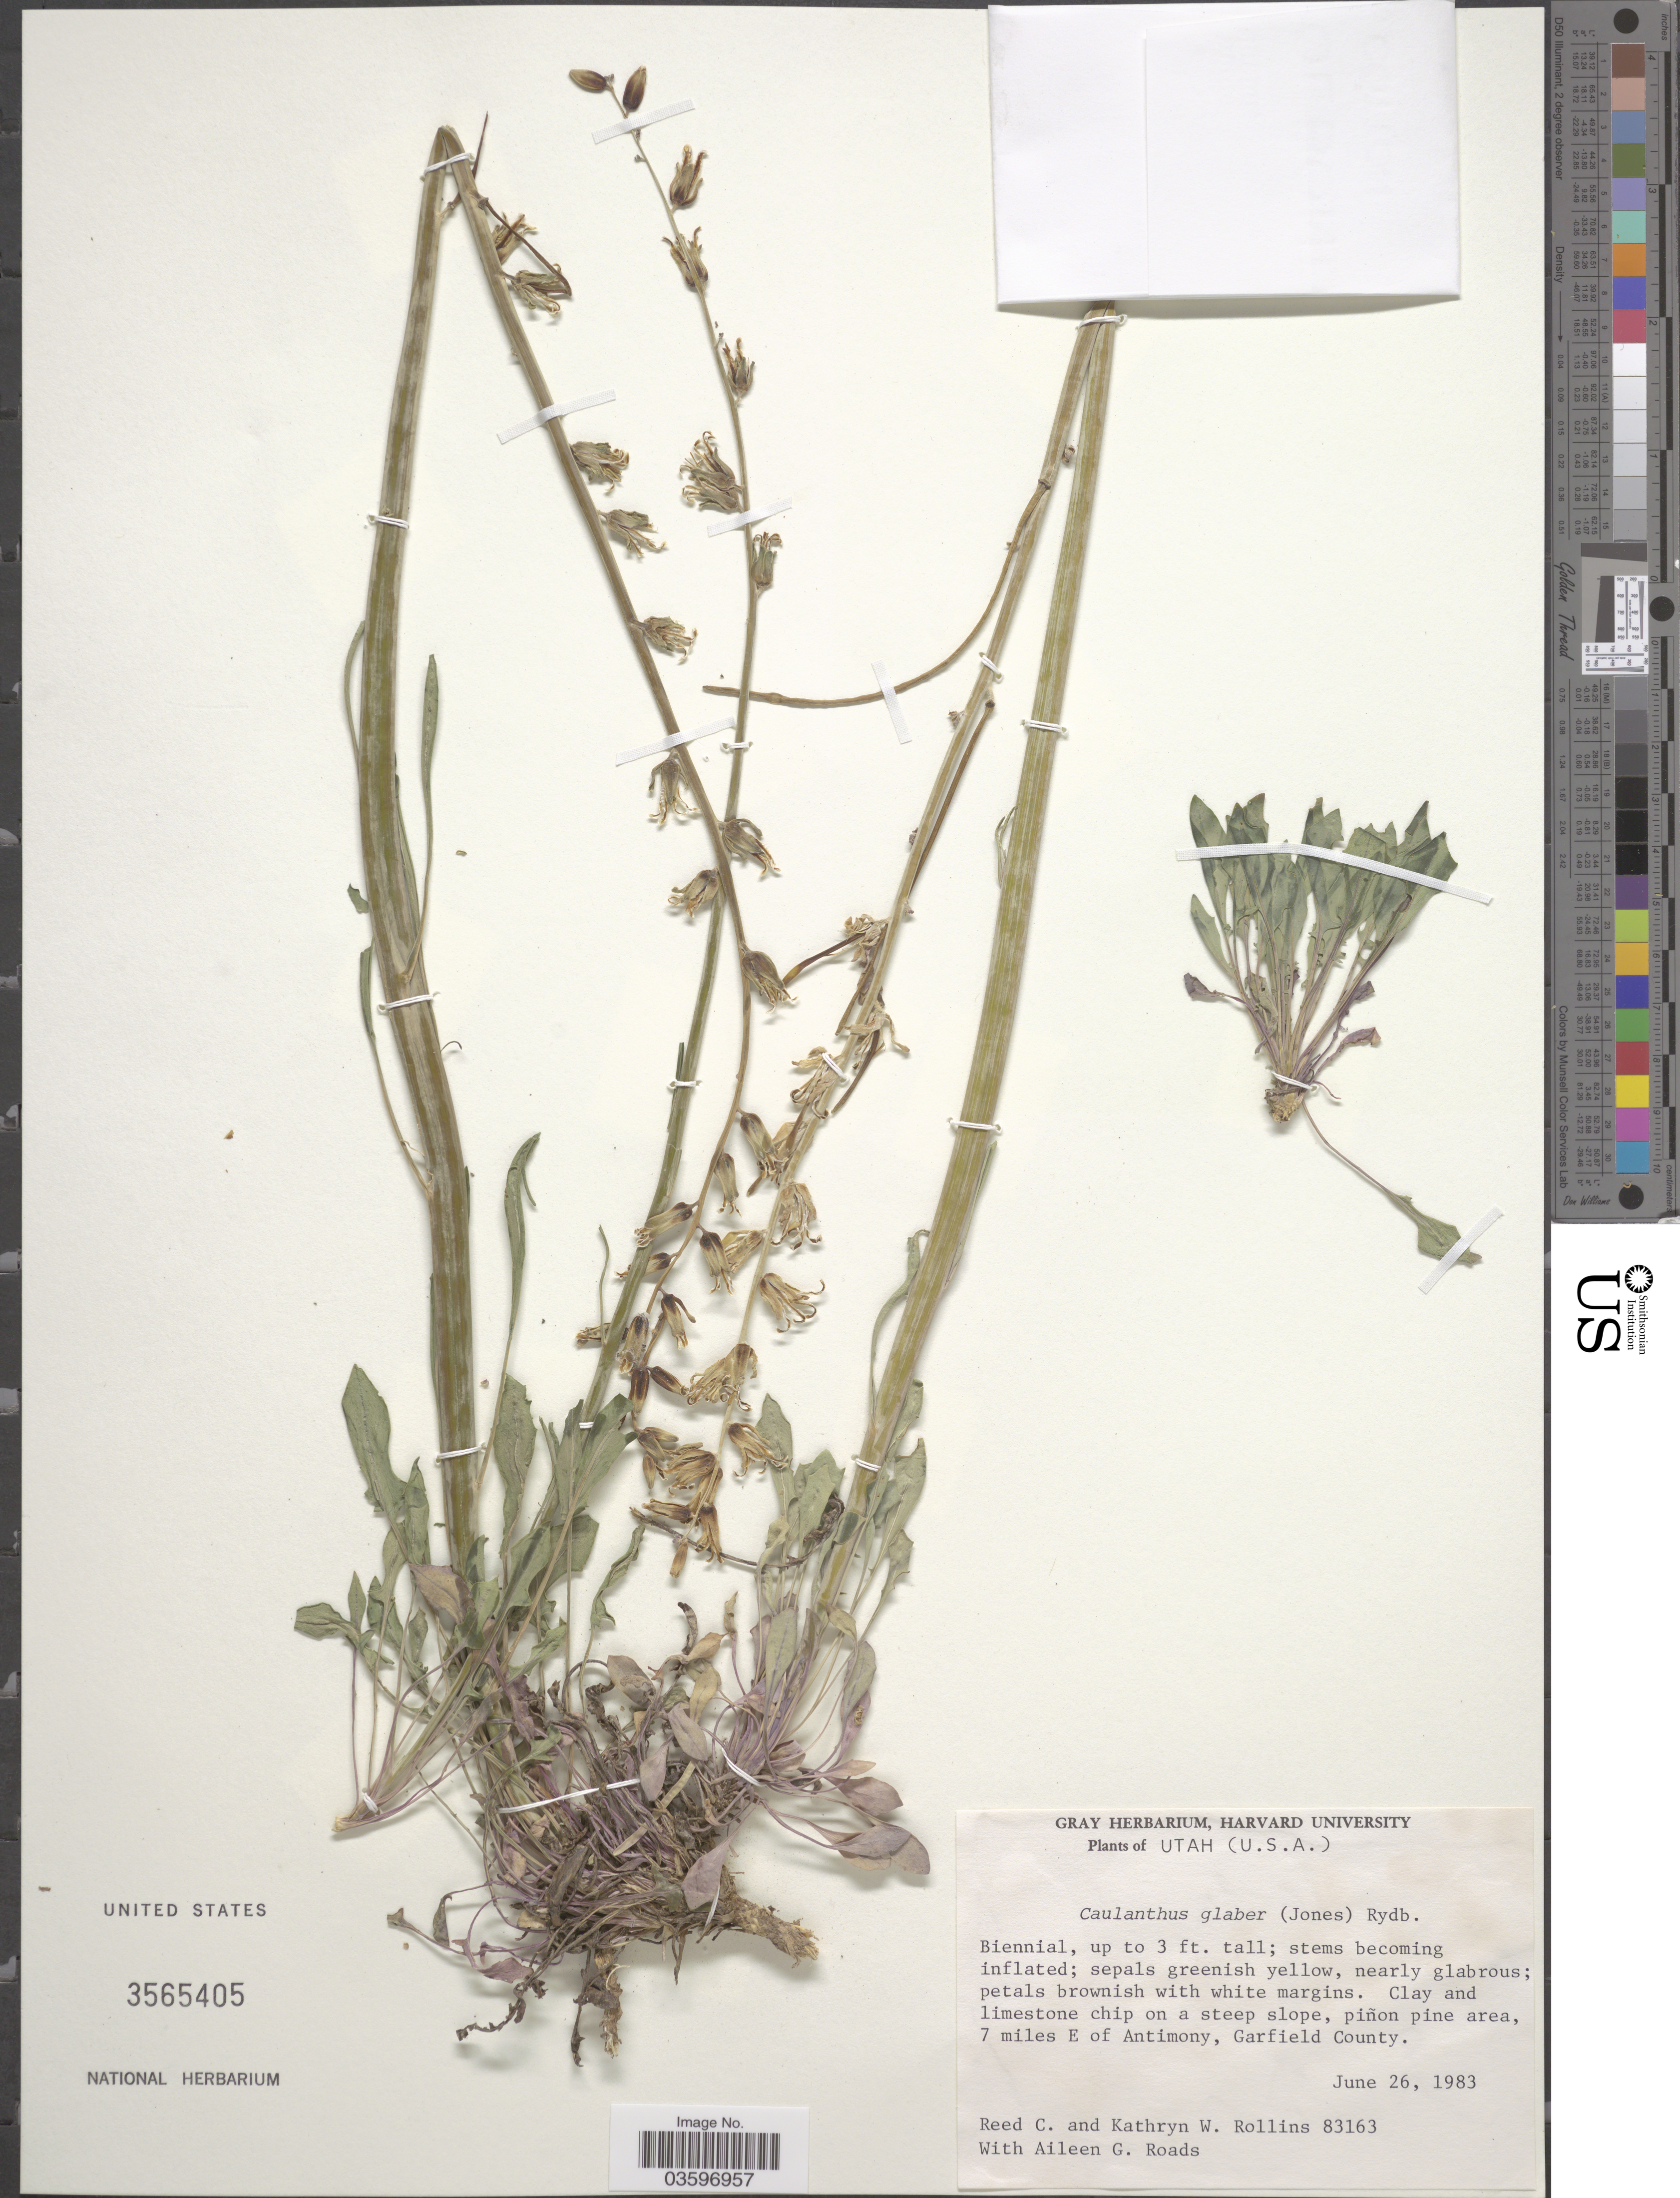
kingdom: Plantae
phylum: Tracheophyta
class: Magnoliopsida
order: Brassicales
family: Brassicaceae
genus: Caulanthus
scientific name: Caulanthus glaber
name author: (M.E. Jones) Rydb.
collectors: R. C. Rollins, K. W. Rollins & A. Roads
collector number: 83163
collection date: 1983-06-26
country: United States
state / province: Utah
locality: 7 miles E of Antimony, Garfield County.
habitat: clay and limestone chip on a steep slope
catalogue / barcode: US 3565405